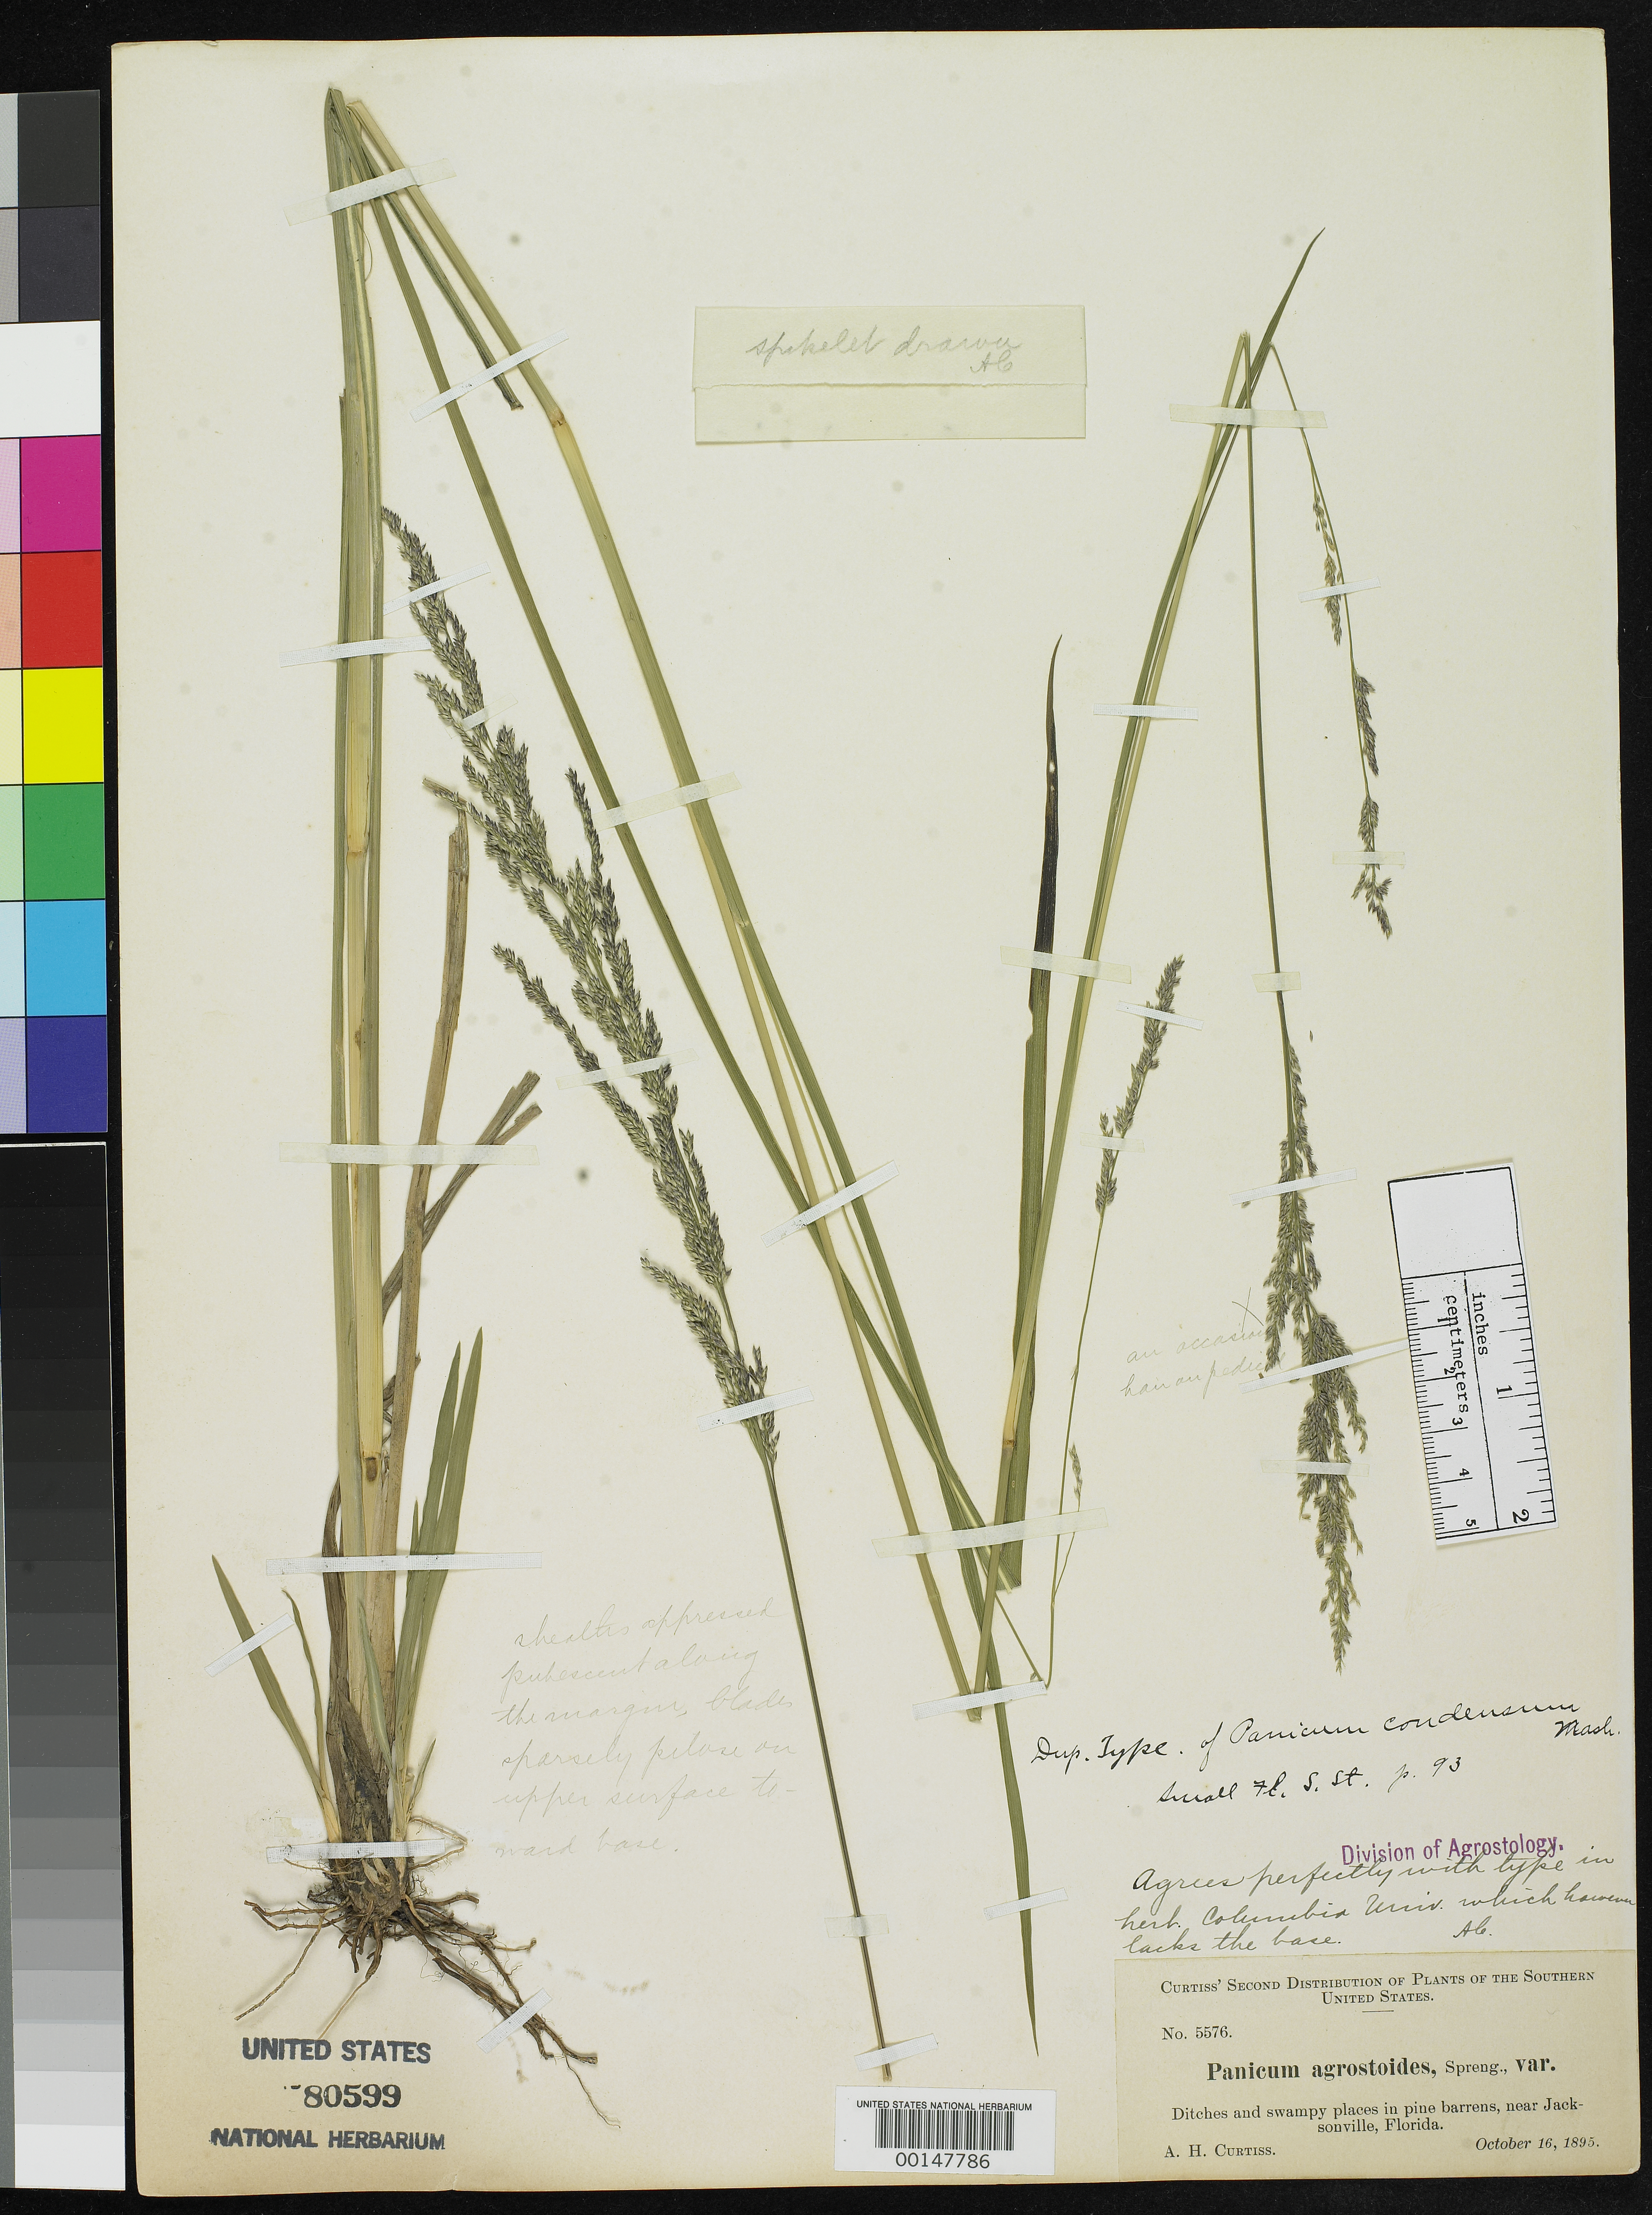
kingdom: Plantae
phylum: Tracheophyta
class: Liliopsida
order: Poales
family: Poaceae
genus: Panicum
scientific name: Panicum condensum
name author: Nash in Small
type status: Isotype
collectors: A. H. Curtiss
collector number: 5576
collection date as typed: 16 Oct 1895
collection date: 1895-10-16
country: United States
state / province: Florida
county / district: Duval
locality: Near Jacksonville.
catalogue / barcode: US 80599